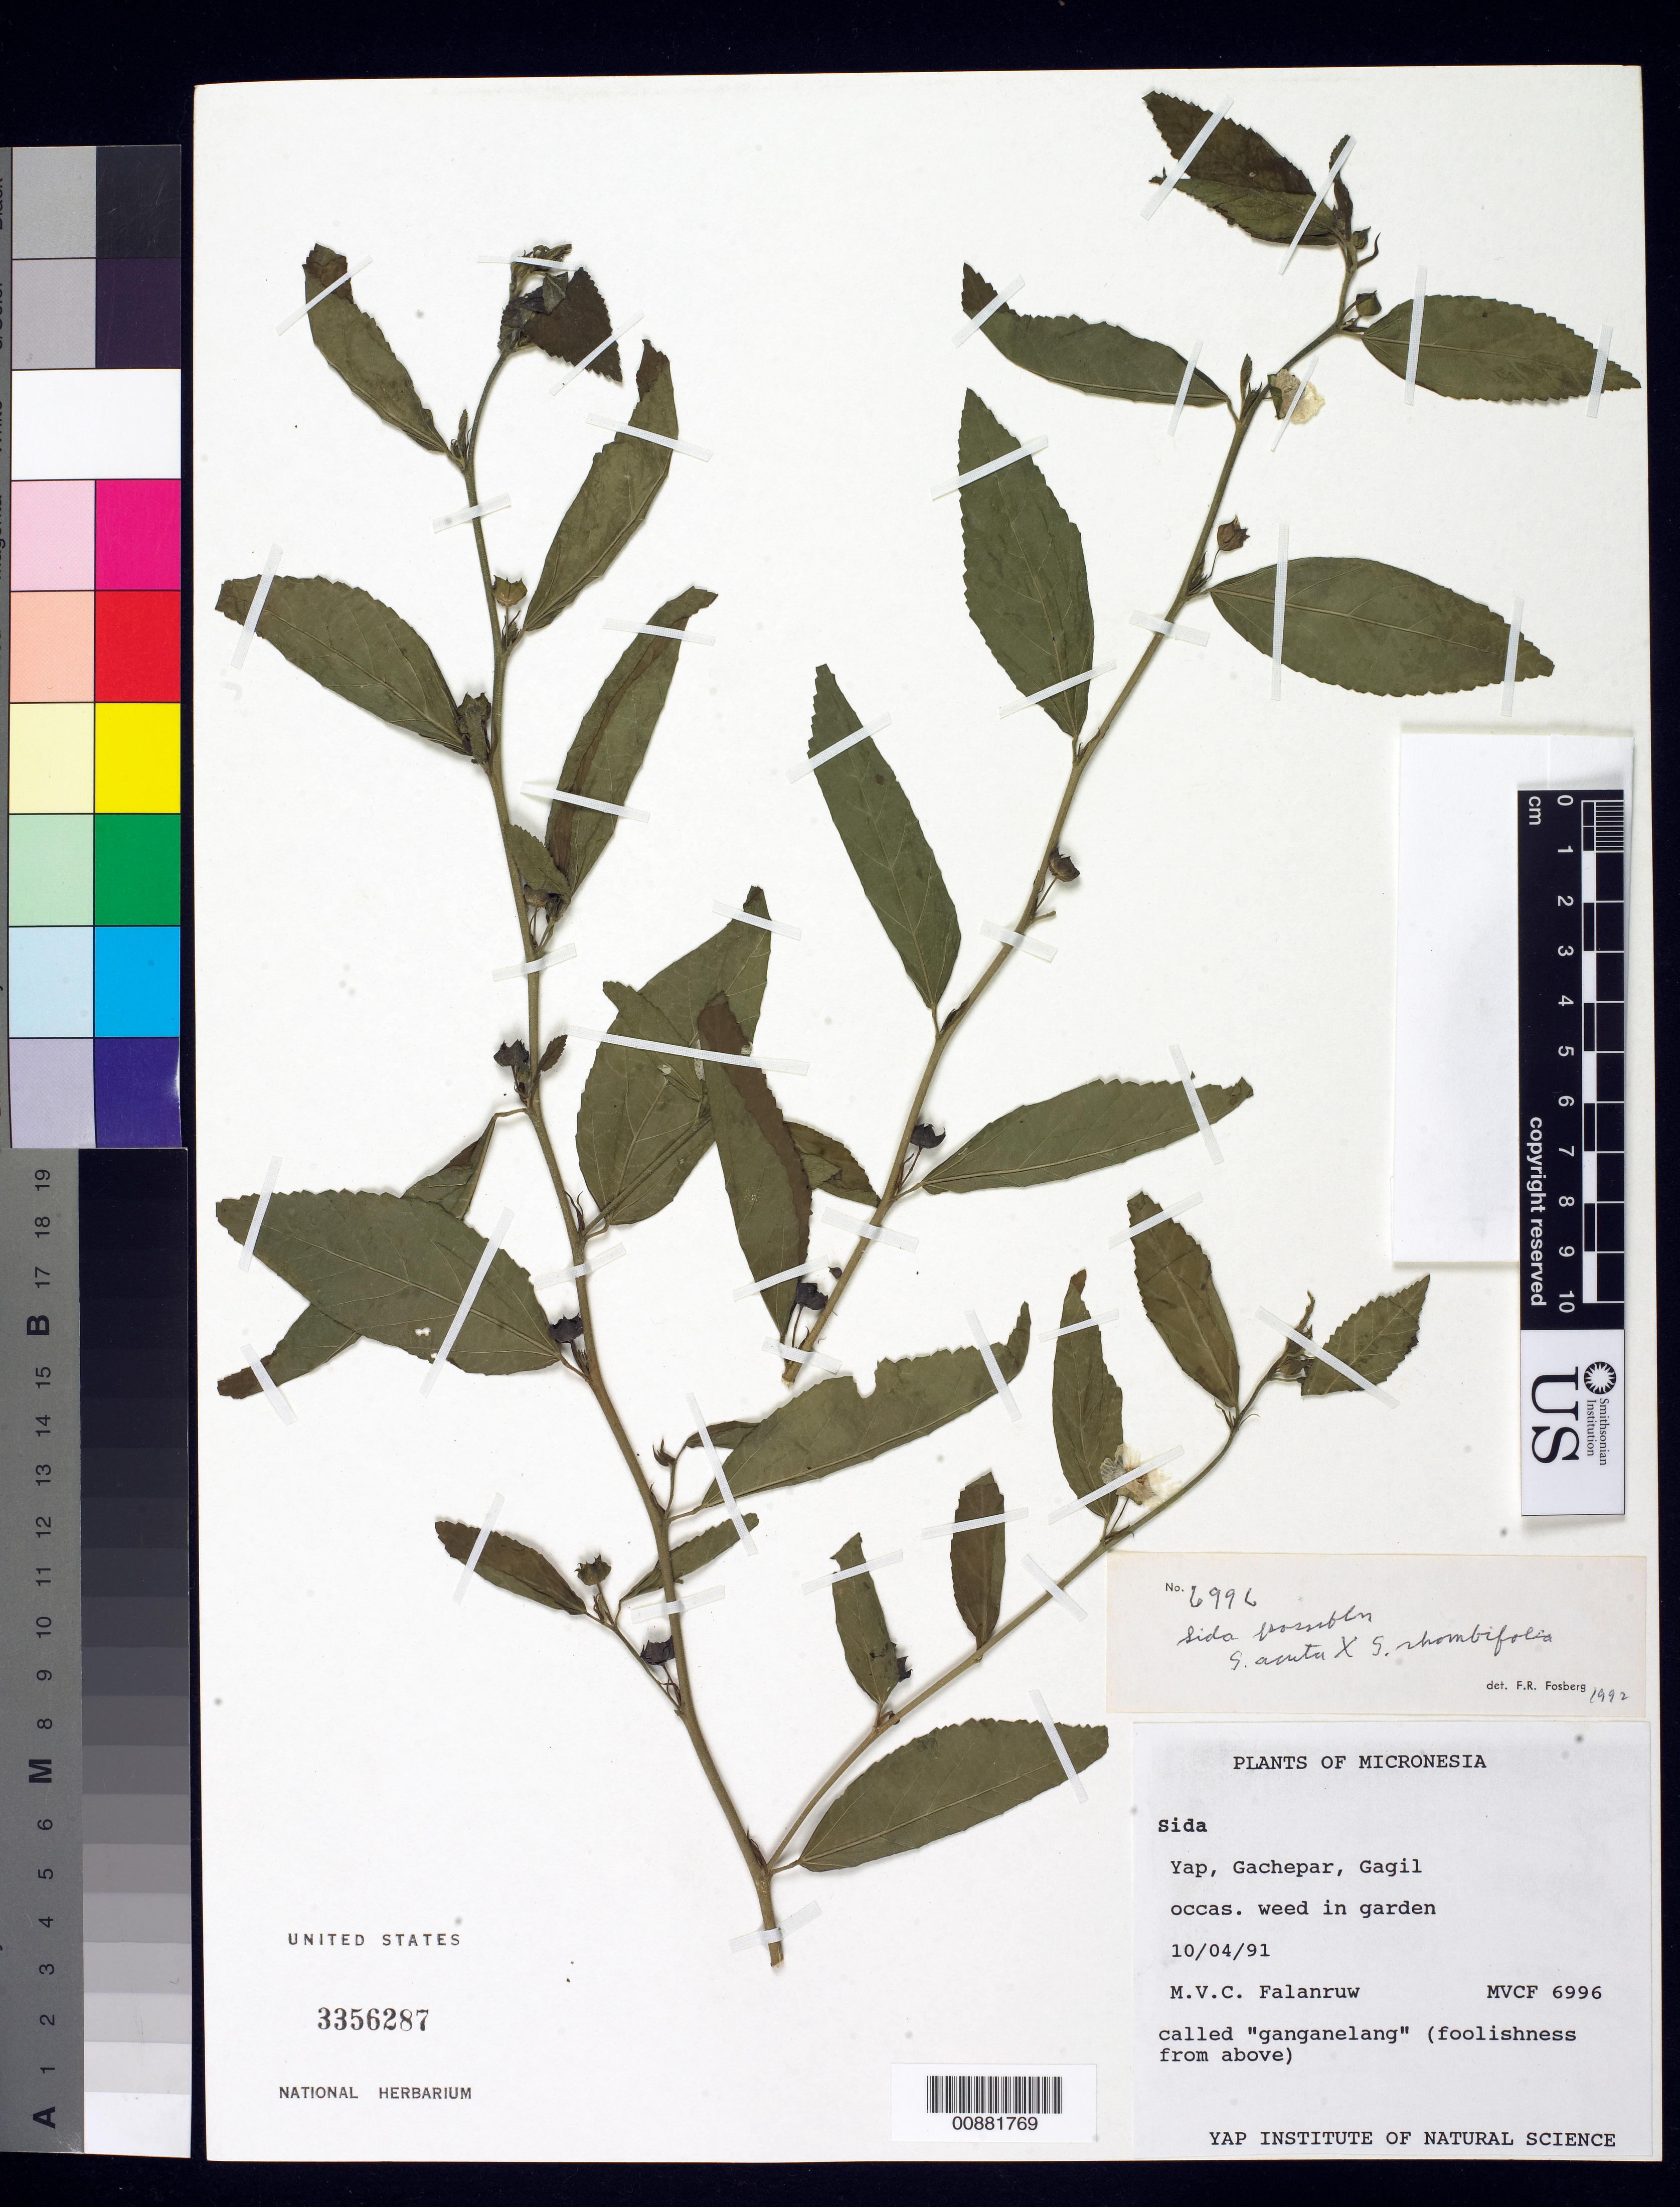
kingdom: Plantae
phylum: Tracheophyta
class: Magnoliopsida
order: Malvales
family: Malvaceae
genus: Sida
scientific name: Sida acuta x S. rhombifolia L.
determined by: Fosberg, F. R.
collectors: M. V. Falanruw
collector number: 6996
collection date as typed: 10 Apr 1991 or 04 Oct 1991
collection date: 1991-04-10 or 1991-10-04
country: Micronesia, Federated States of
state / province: Yap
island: Gagil Tamil [Gagil-Tomil]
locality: Gachepar, Gagil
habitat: weed in garden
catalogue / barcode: US 3356287